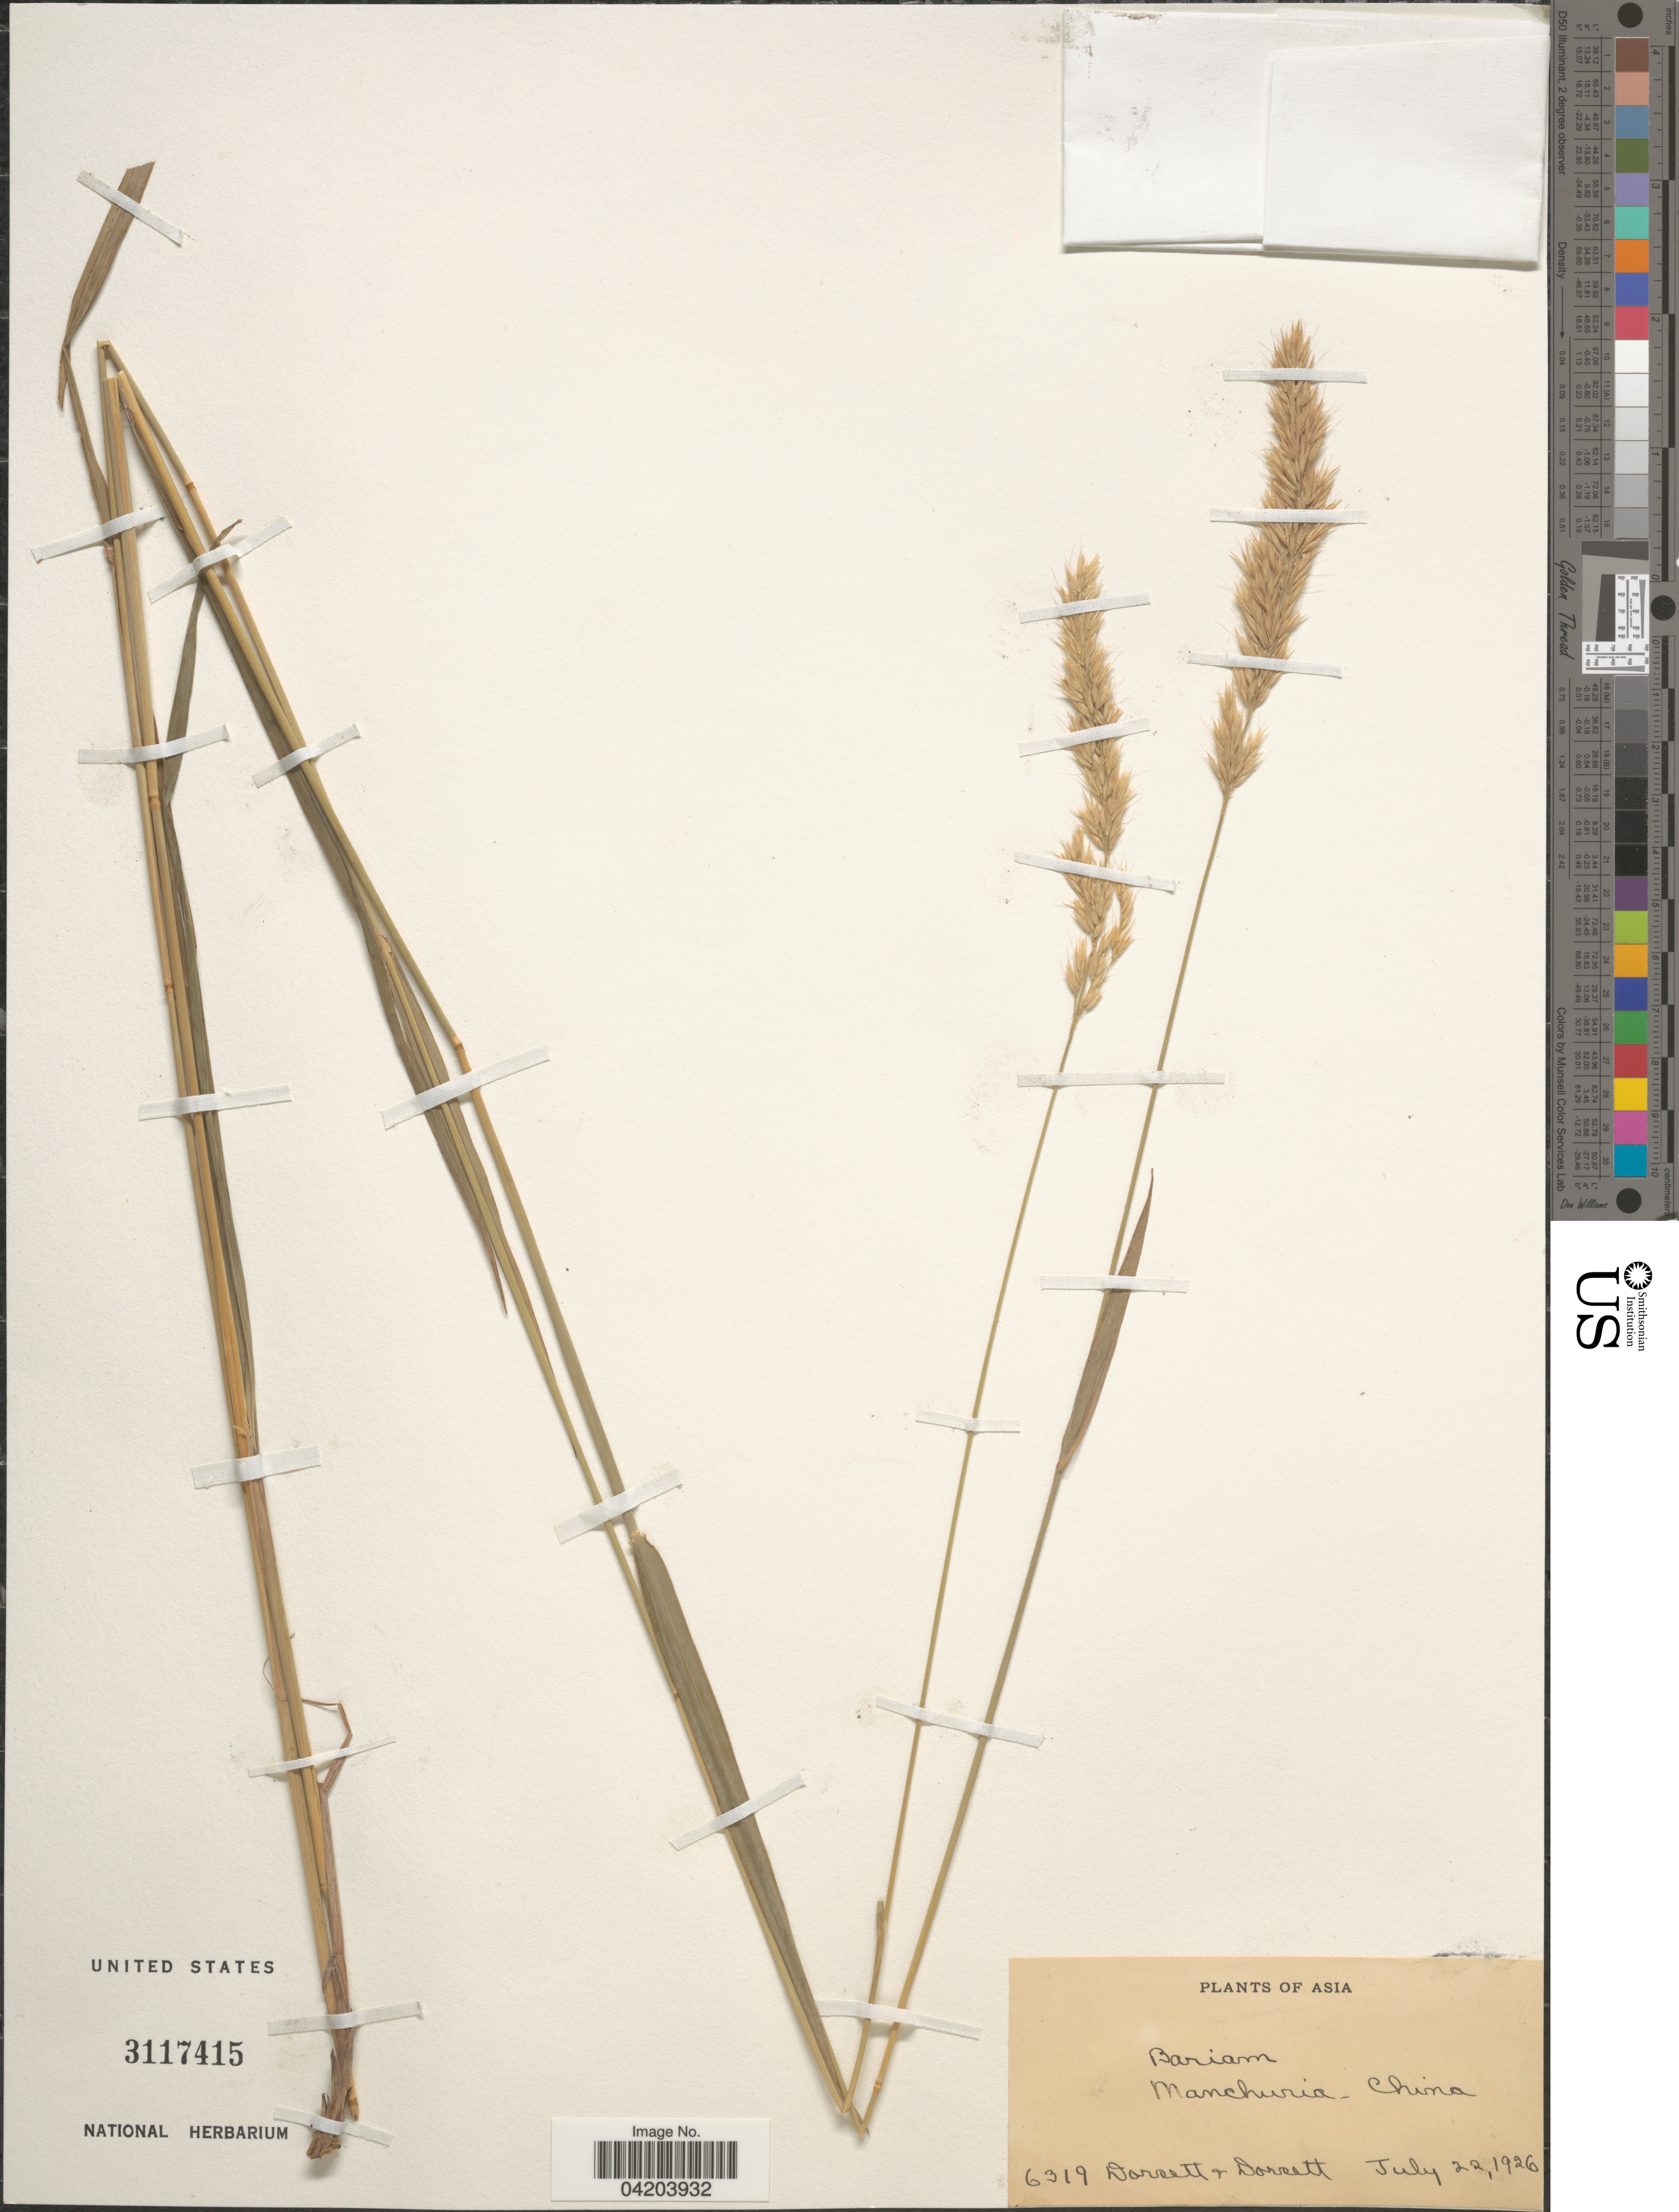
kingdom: Plantae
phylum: Tracheophyta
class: Liliopsida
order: Poales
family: Poaceae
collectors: -- Dorsett & -- Dorsett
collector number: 6319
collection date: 1926-07-22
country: China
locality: Bariam. Manchuria.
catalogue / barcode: US 3117415